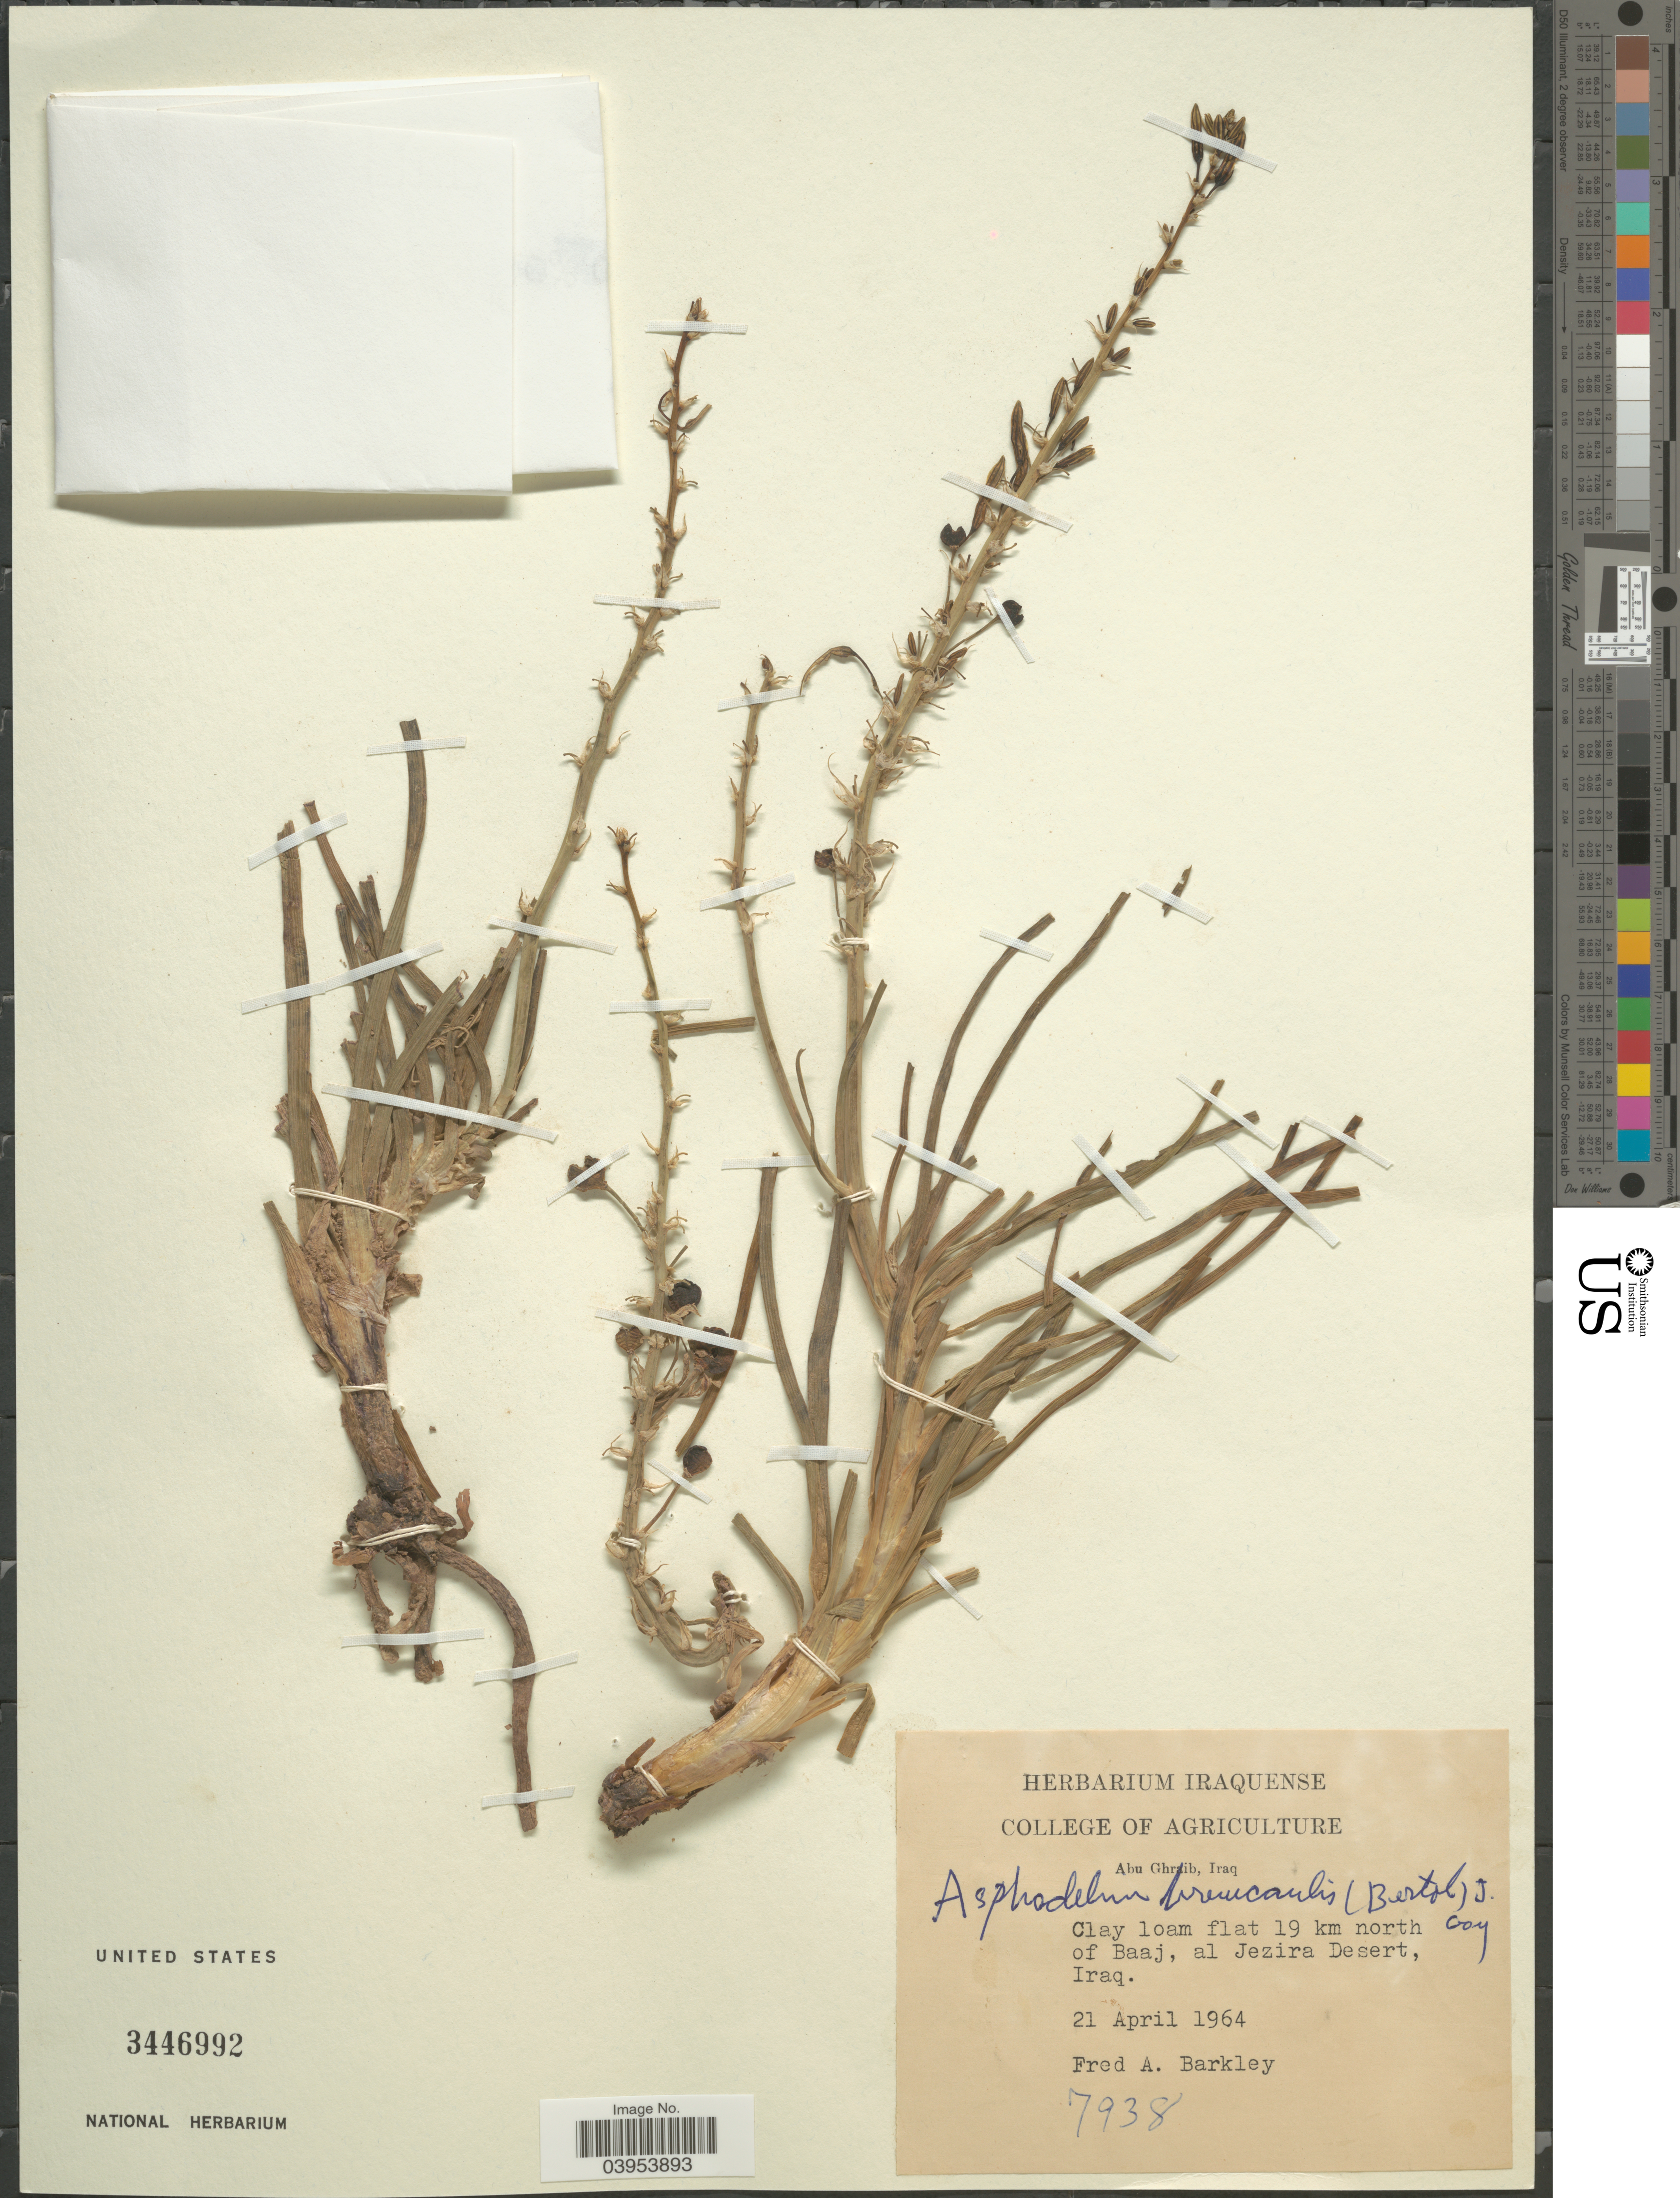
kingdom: Plantae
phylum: Tracheophyta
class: Liliopsida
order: Asparagales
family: Asphodelaceae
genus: Asphodeline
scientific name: Asphodeline brevicaulis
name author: J. Gay ex Baker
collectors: F. A. Barkley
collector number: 7938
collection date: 1964-04-21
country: Iraq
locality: Clay loam flat 19 km north of Baaj, al Jezira Desert.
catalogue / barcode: US 3446992